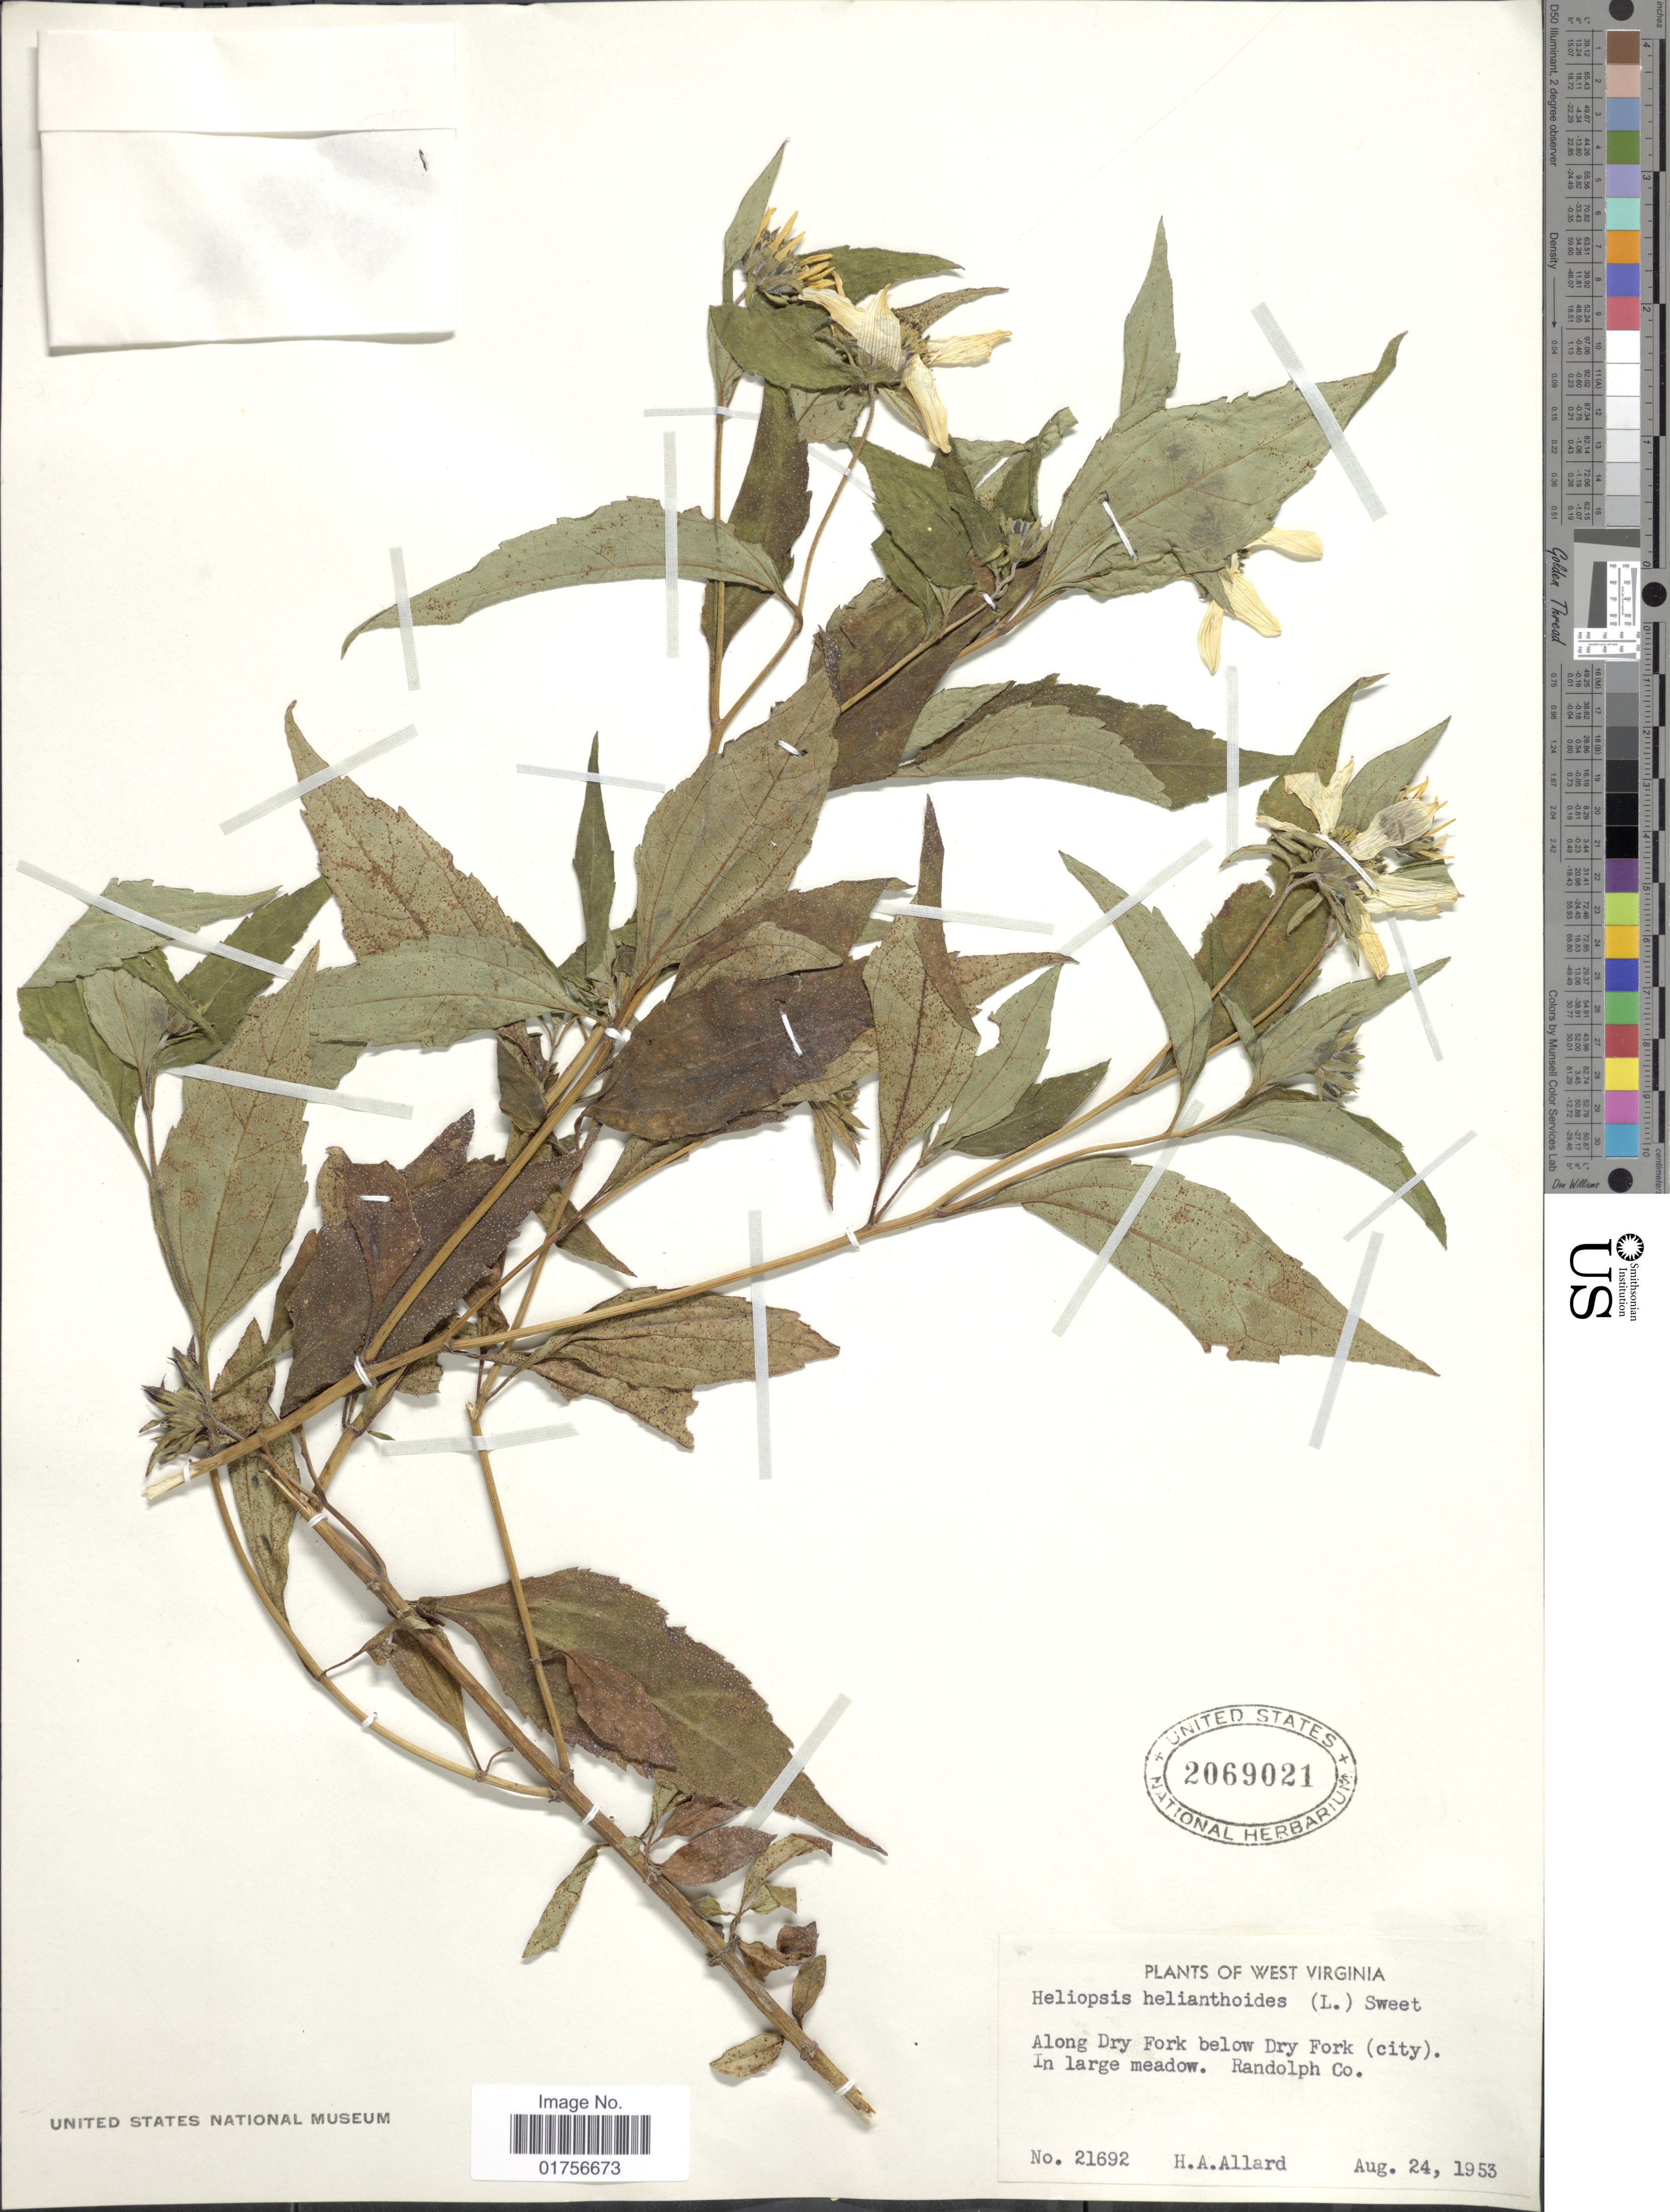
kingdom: Plantae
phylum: Tracheophyta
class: Magnoliopsida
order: Asterales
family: Asteraceae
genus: Heliopsis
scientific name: Heliopsis helianthoides subsp. helianthoides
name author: (L.) Sweet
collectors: H. A. Allard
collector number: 21692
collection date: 1953-08-24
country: United States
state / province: West Virginia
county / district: Randolph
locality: Along Druy Fork below Dry Fork (city)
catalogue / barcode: US 2069021